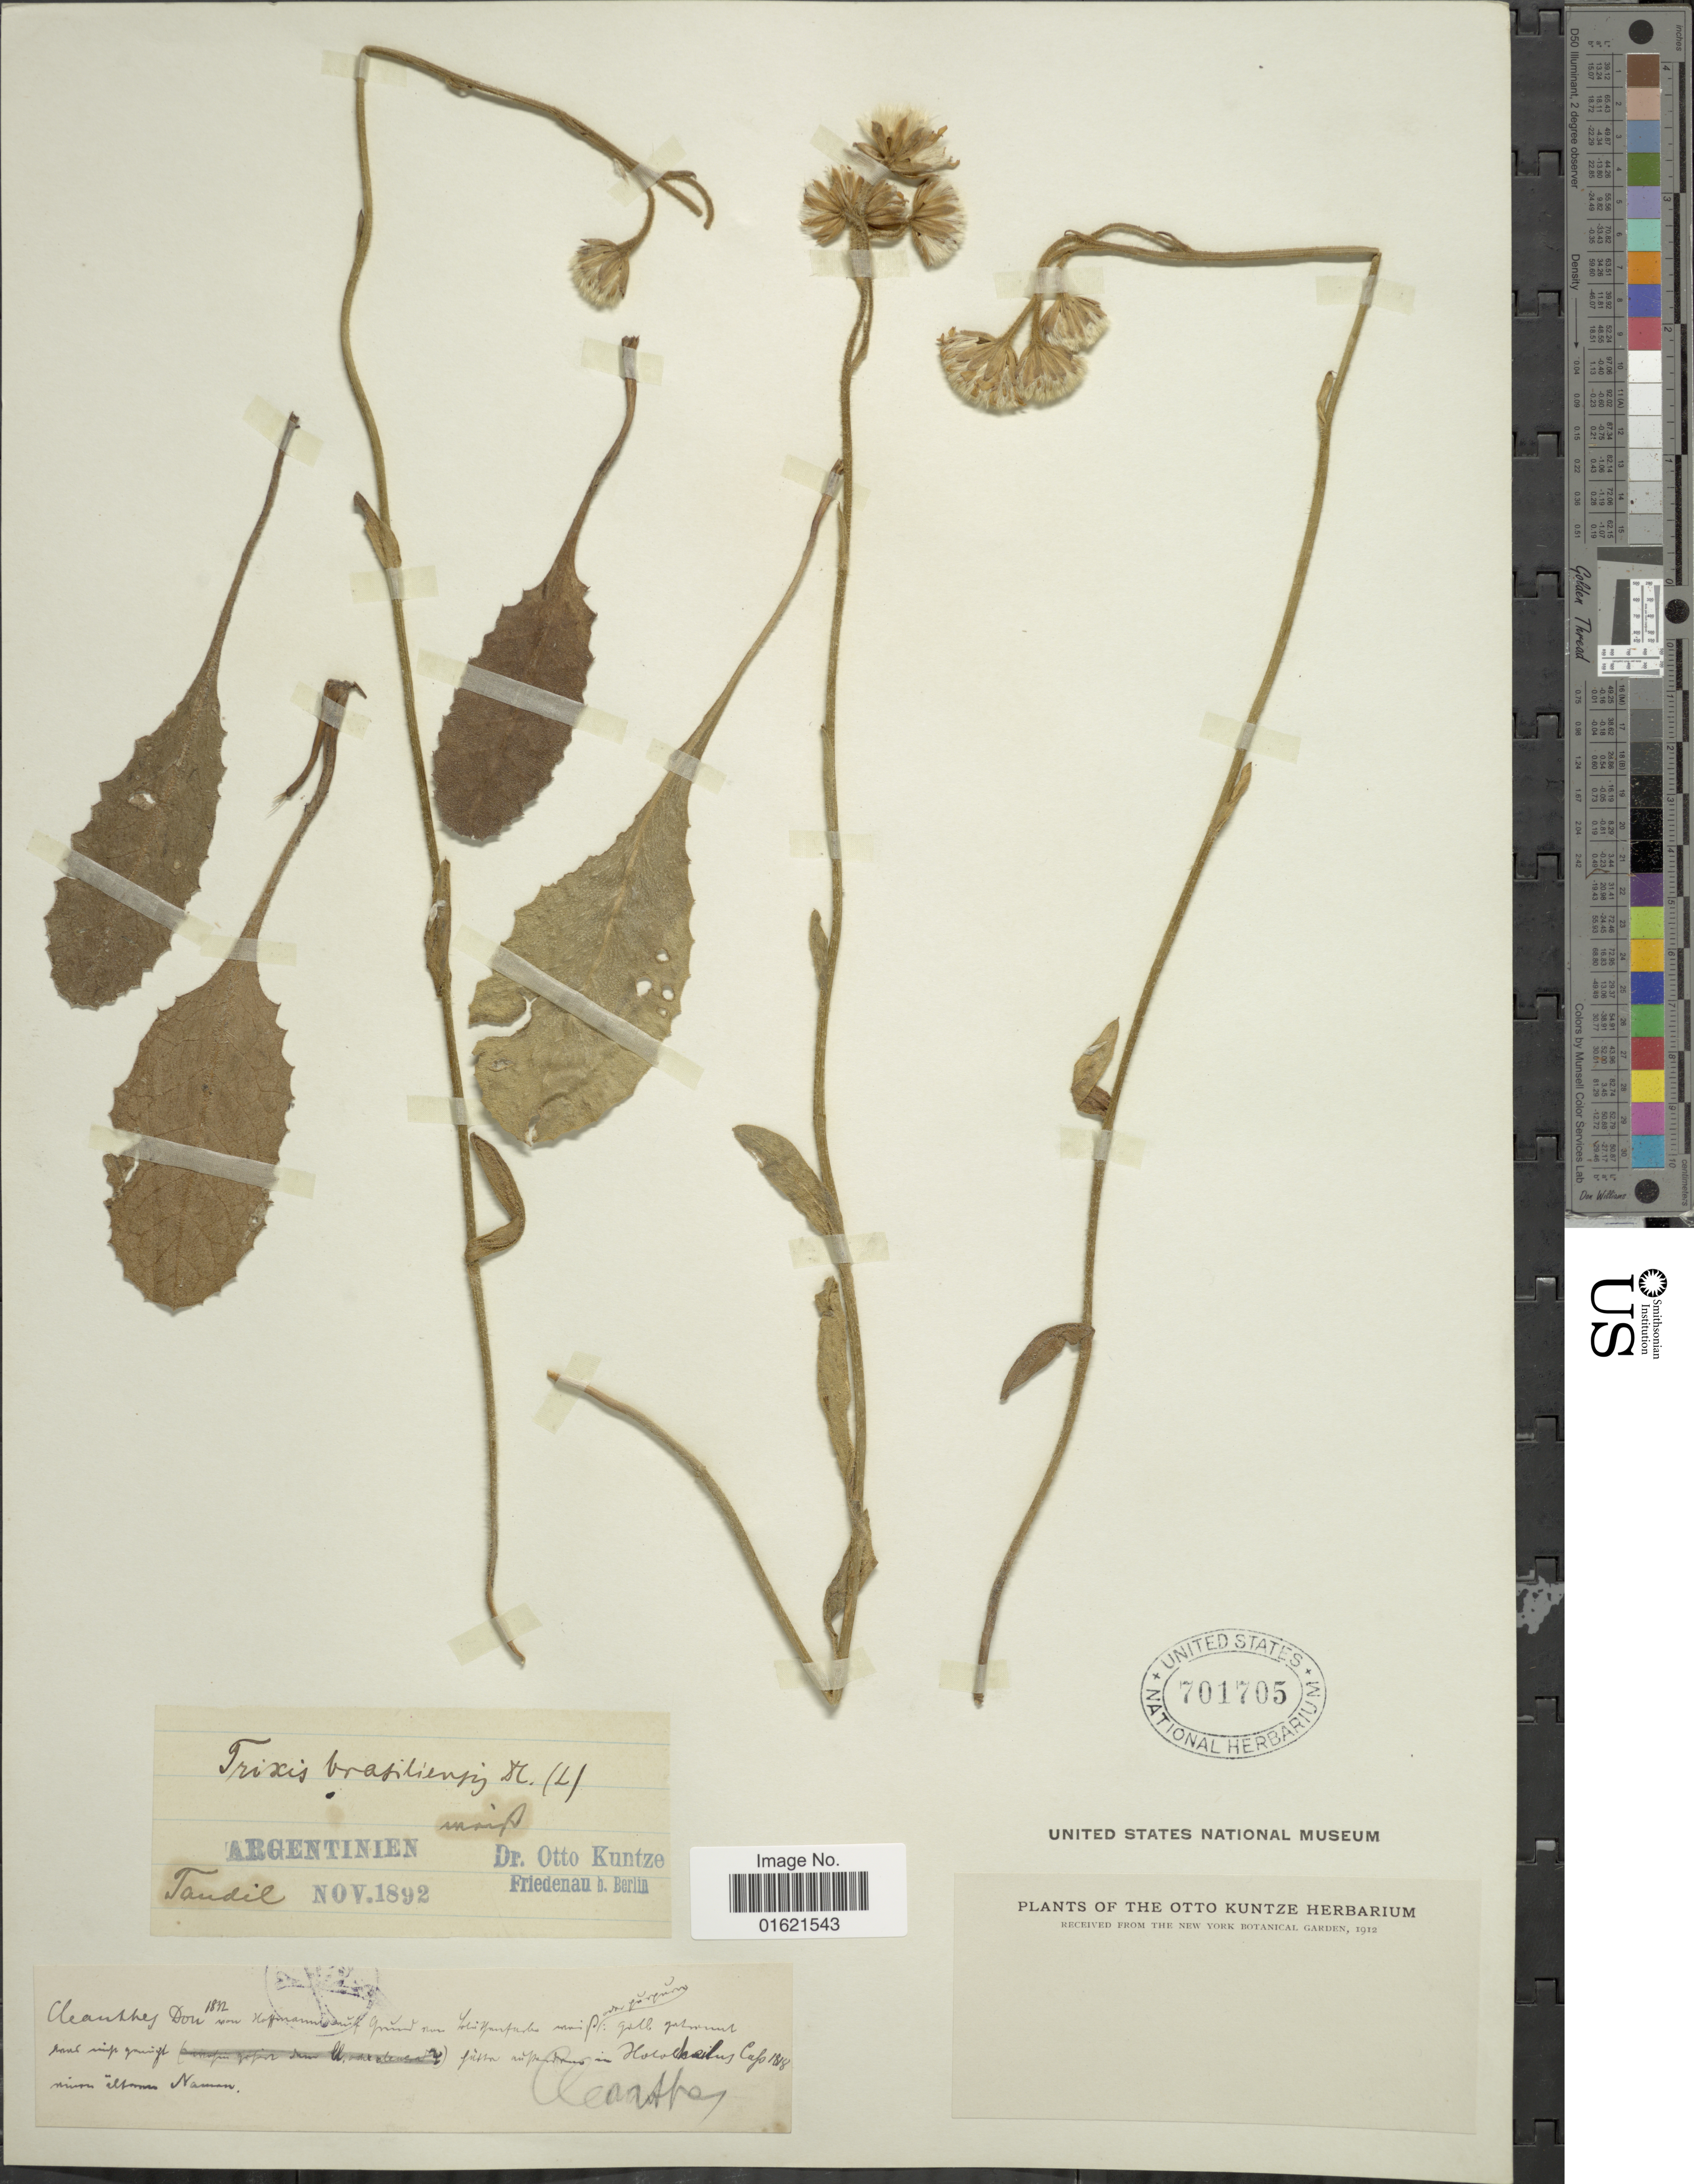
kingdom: Plantae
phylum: Tracheophyta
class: Magnoliopsida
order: Asterales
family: Asteraceae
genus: Holocheilus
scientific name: Holocheilus brasiliensis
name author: (L.) Cabrera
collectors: C.E.O. Kuntze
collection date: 1892-11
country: Argentina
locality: Tandil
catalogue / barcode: US 701705